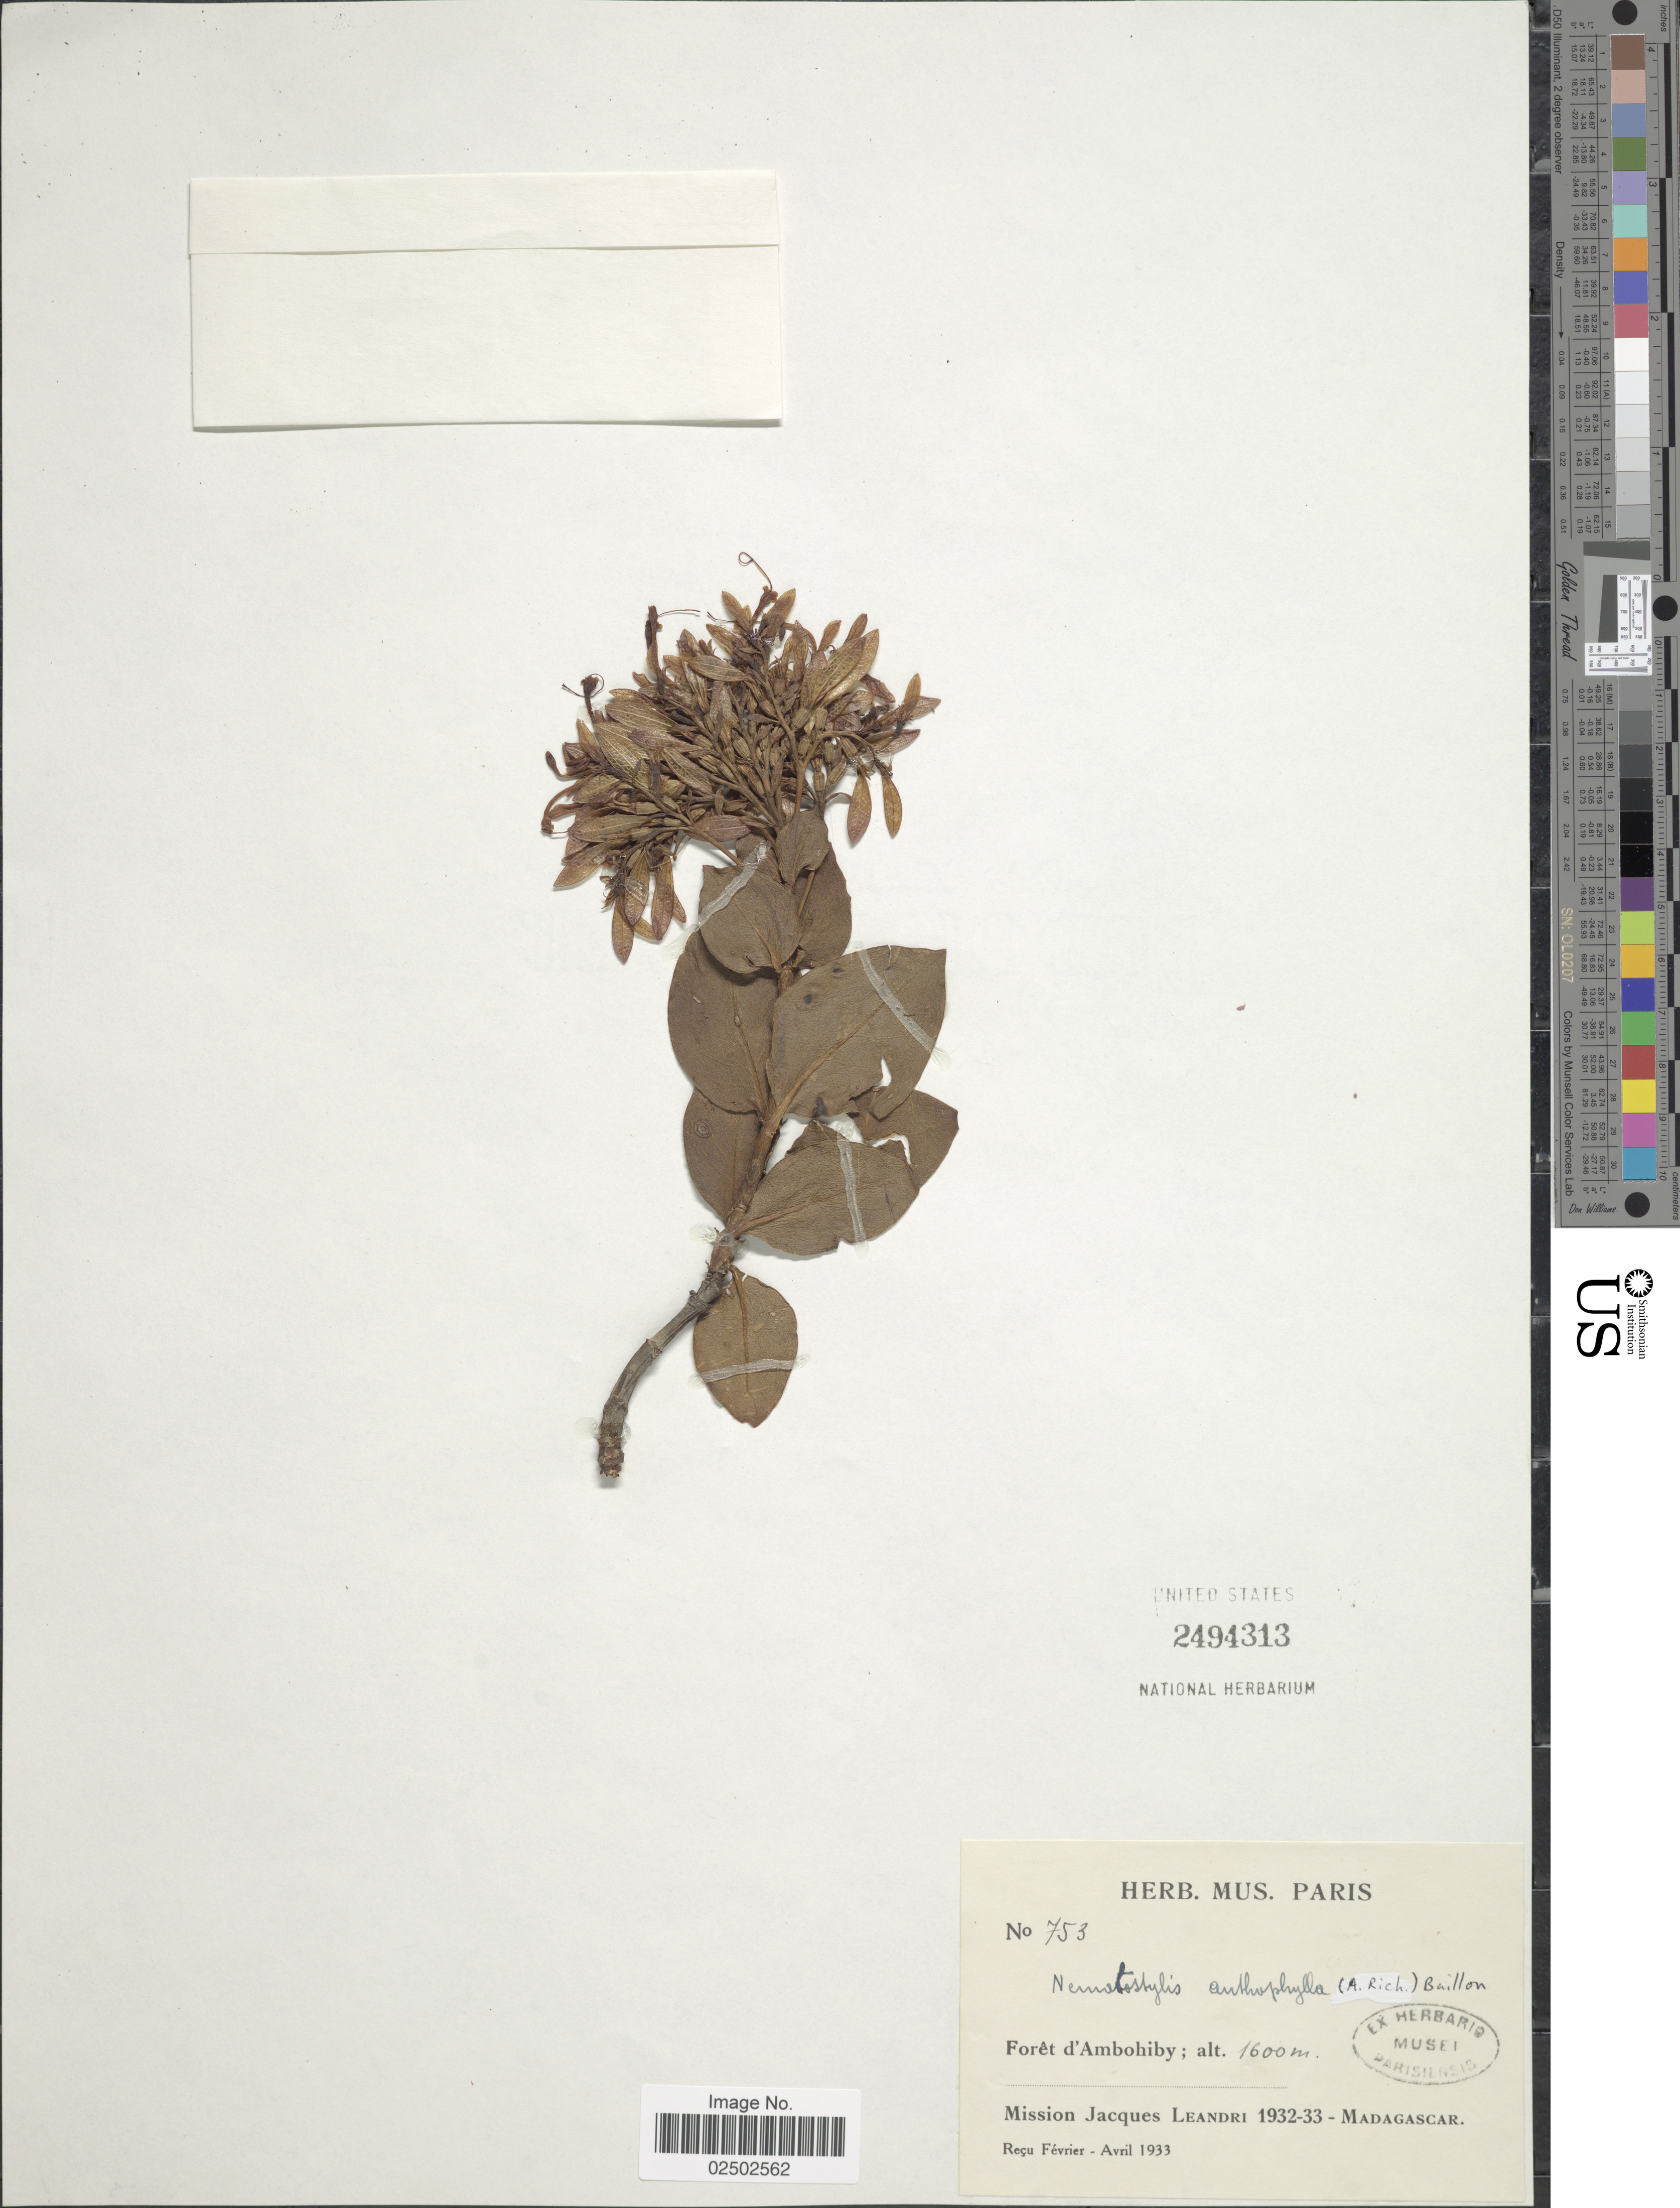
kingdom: Plantae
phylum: Tracheophyta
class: Magnoliopsida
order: Gentianales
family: Rubiaceae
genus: Nematostylis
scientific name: Nematostylis anthophylla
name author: (A. Rich.) Baill.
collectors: J. Leandri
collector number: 753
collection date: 1932/1933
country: Madagascar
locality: Foret d'Ambohiby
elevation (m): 1600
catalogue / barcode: US 2494313